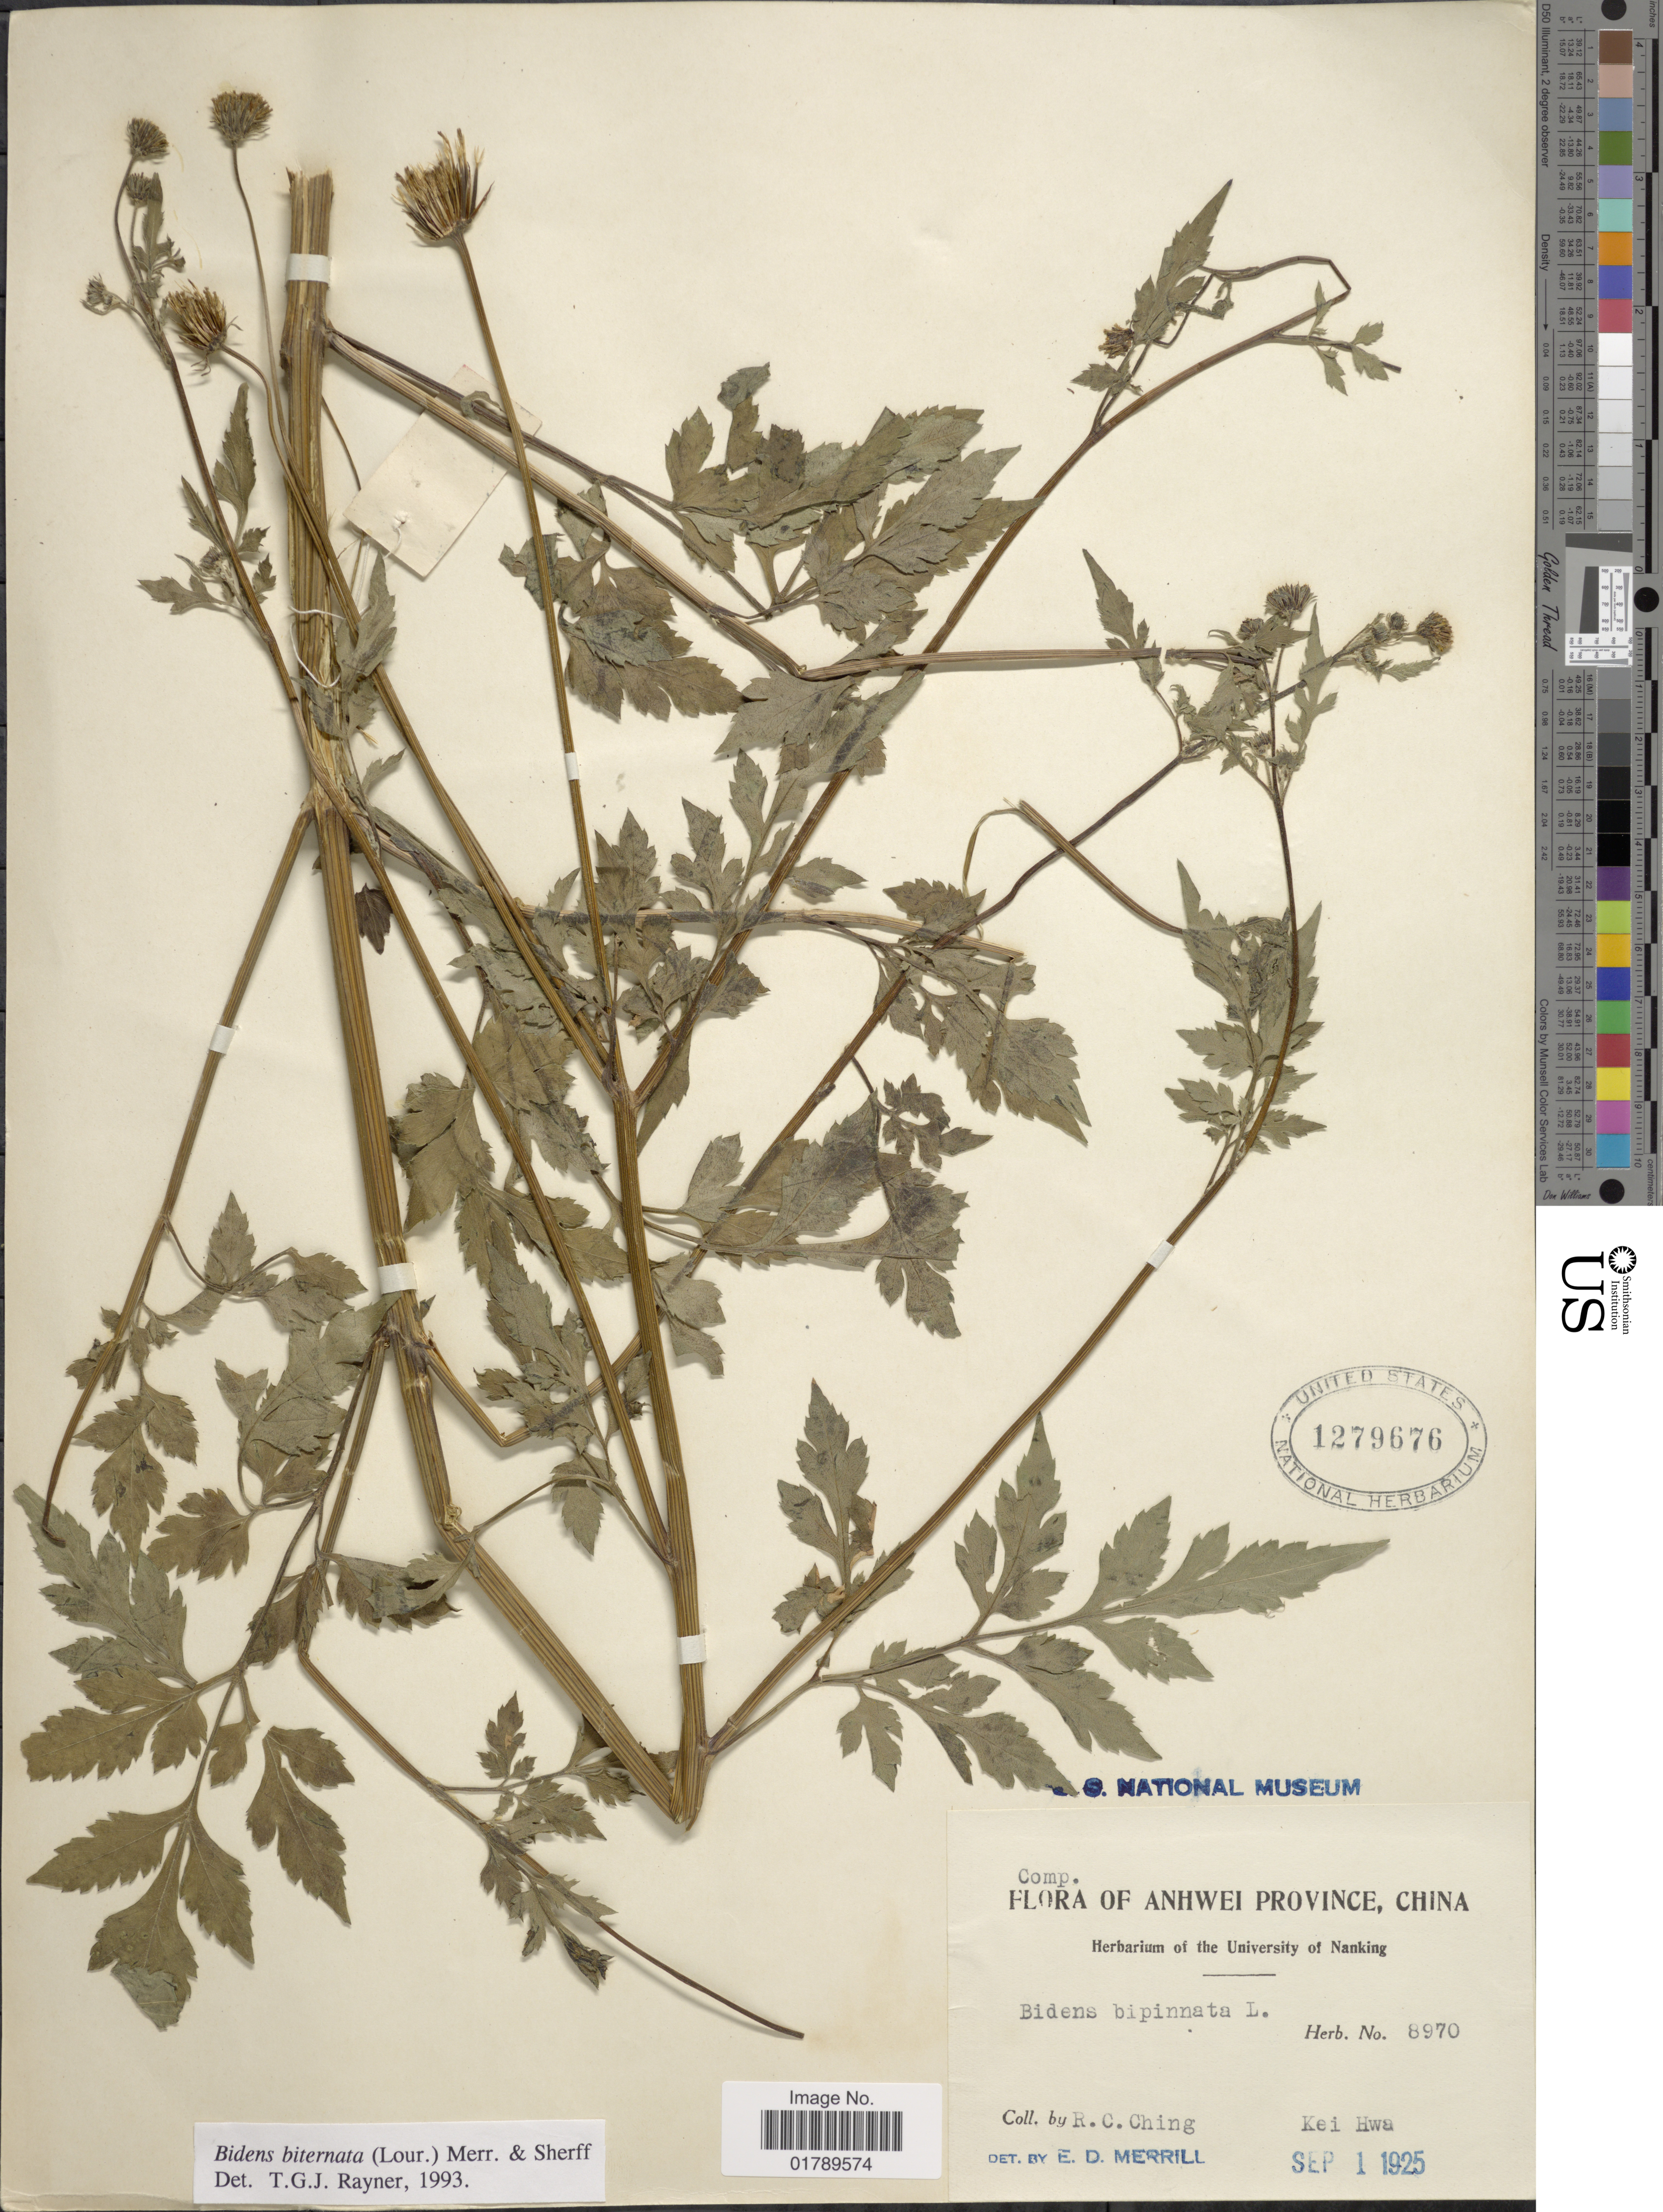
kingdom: Plantae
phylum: Tracheophyta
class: Magnoliopsida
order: Asterales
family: Asteraceae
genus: Bidens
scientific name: Bidens biternata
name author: (Lour.) Merr. & Sherff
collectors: R. C. Ching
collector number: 8970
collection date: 1925-09-01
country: China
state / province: Anhui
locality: Anhwei Province, China. Kei Hwa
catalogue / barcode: US 1279676